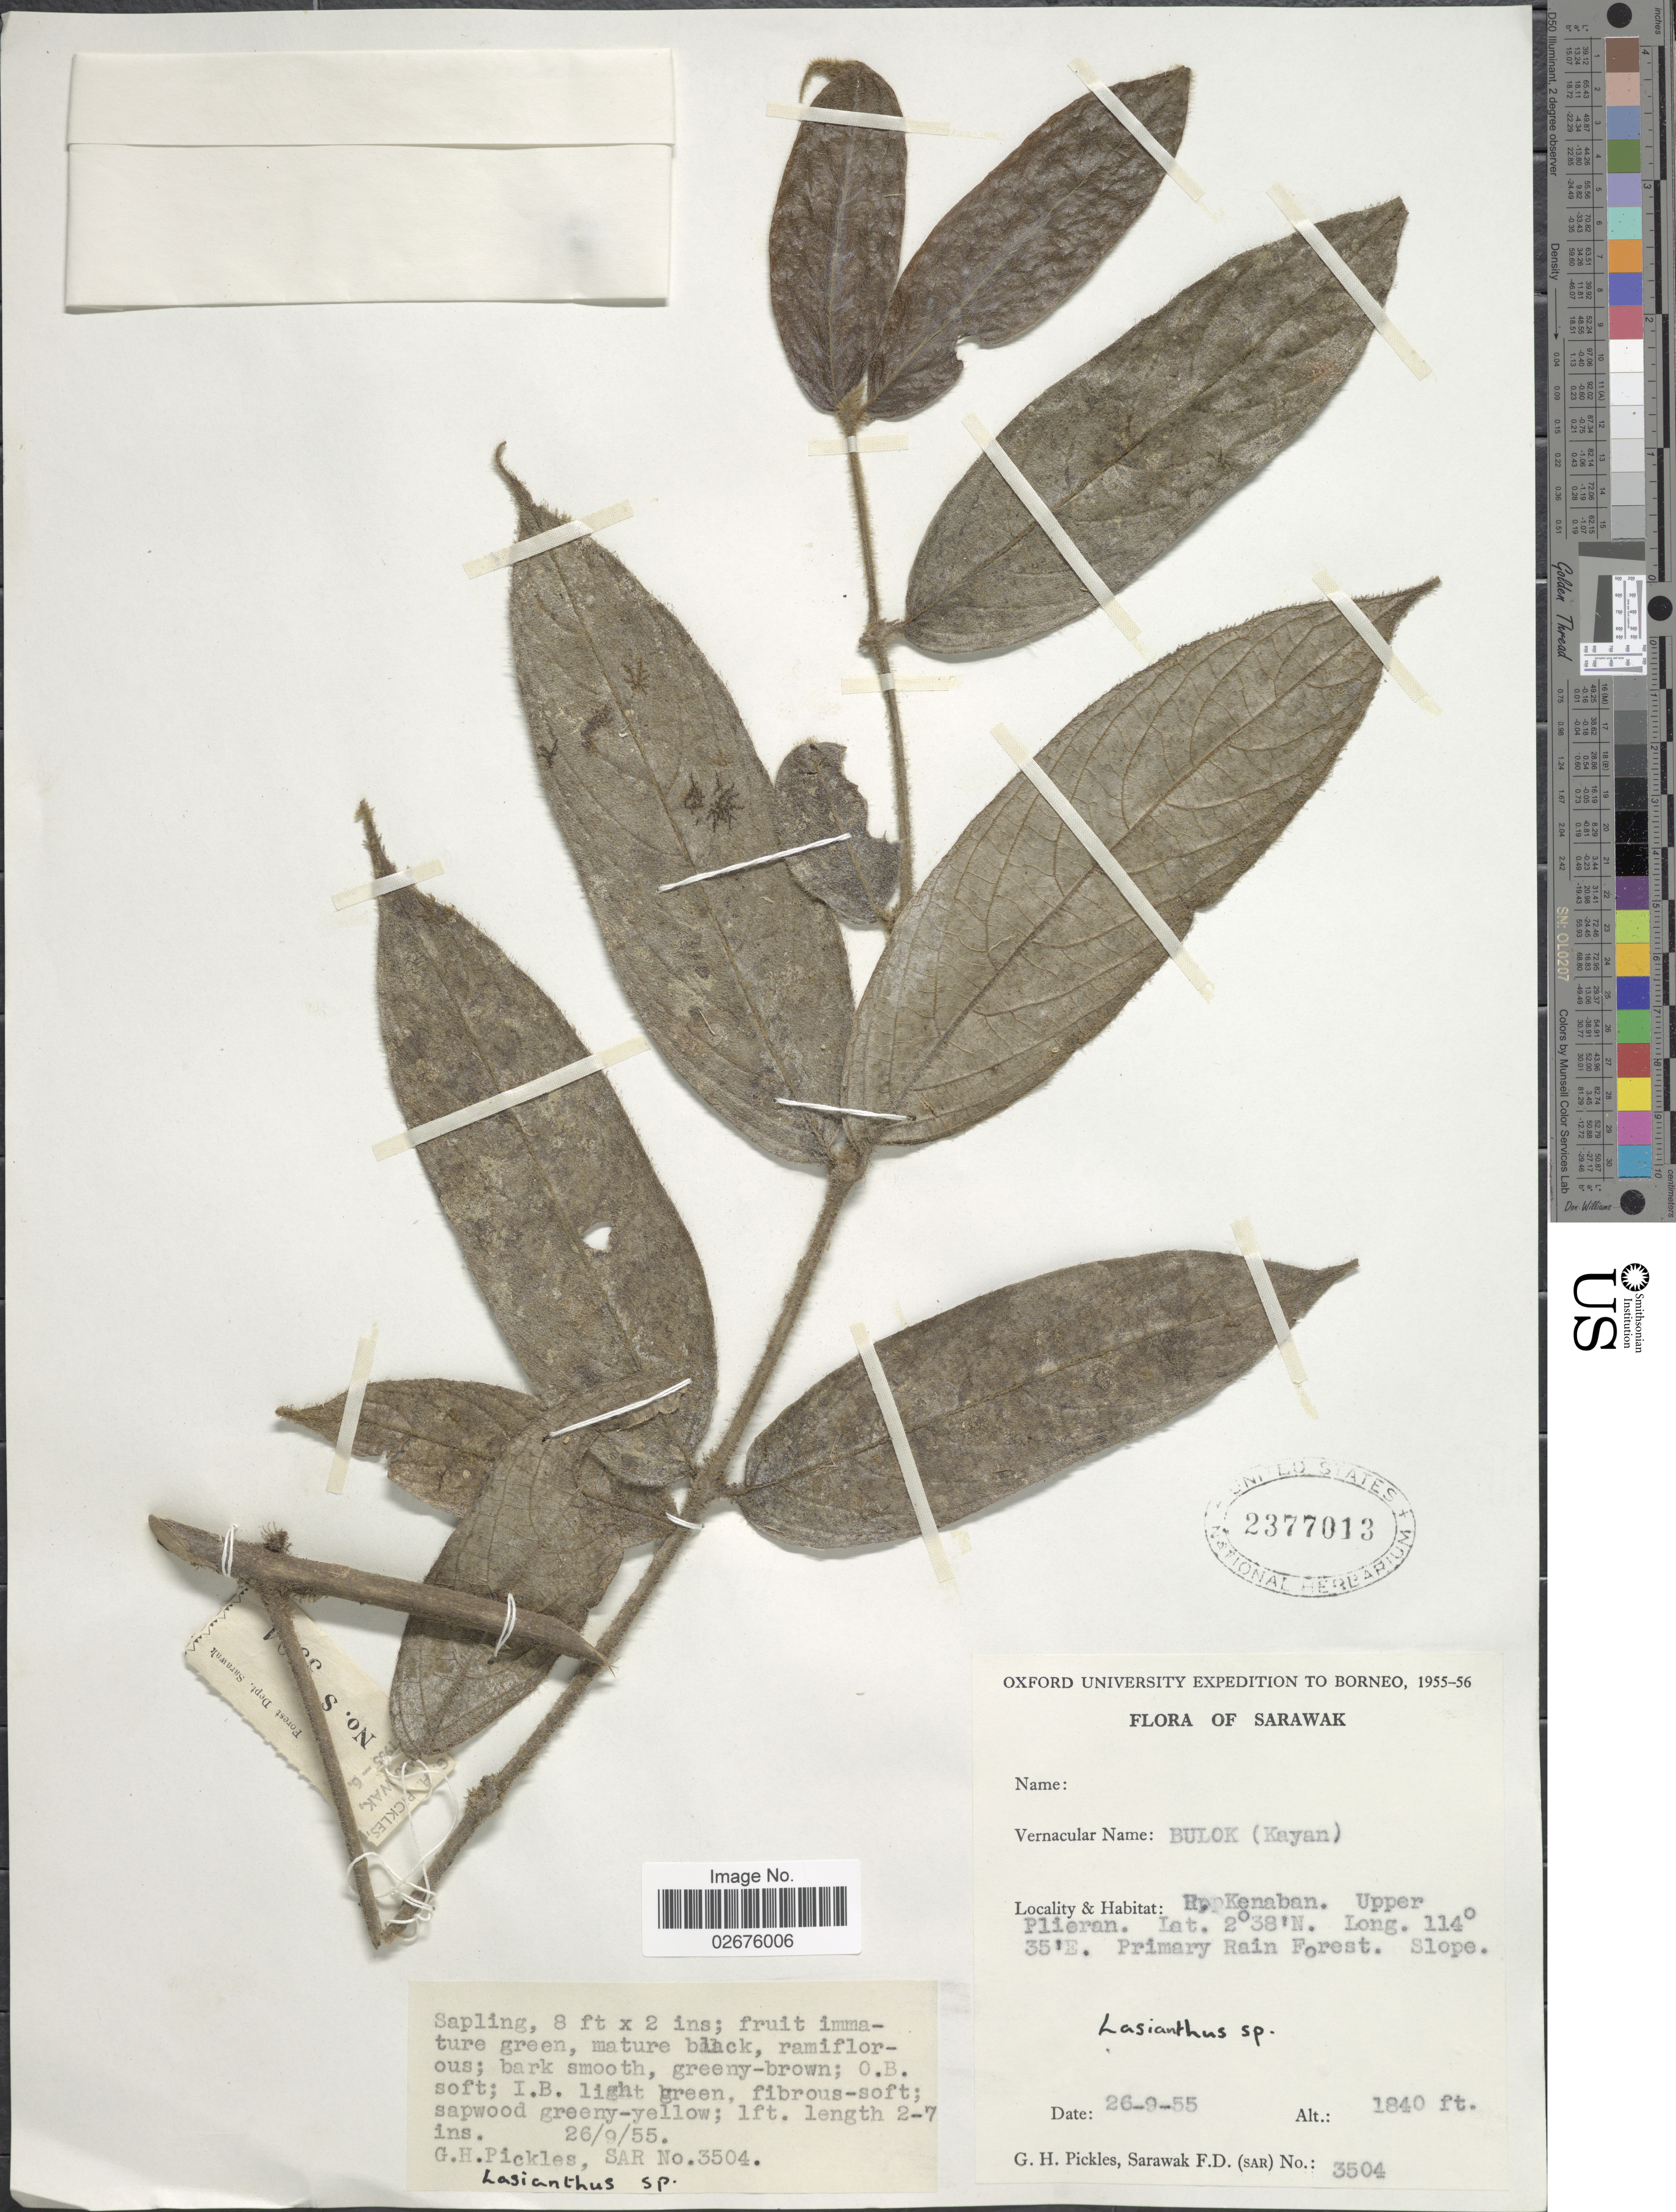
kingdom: Plantae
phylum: Tracheophyta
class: Magnoliopsida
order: Gentianales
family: Rubiaceae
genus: Lasianthus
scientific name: Lasianthus sp.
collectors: G. Pickles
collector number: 3504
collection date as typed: Transcribed d/m/y: 26/9/55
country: Malaysia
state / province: Sarawak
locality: Hpp Kenaban. Upper Plieran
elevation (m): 561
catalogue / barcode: US 2377013